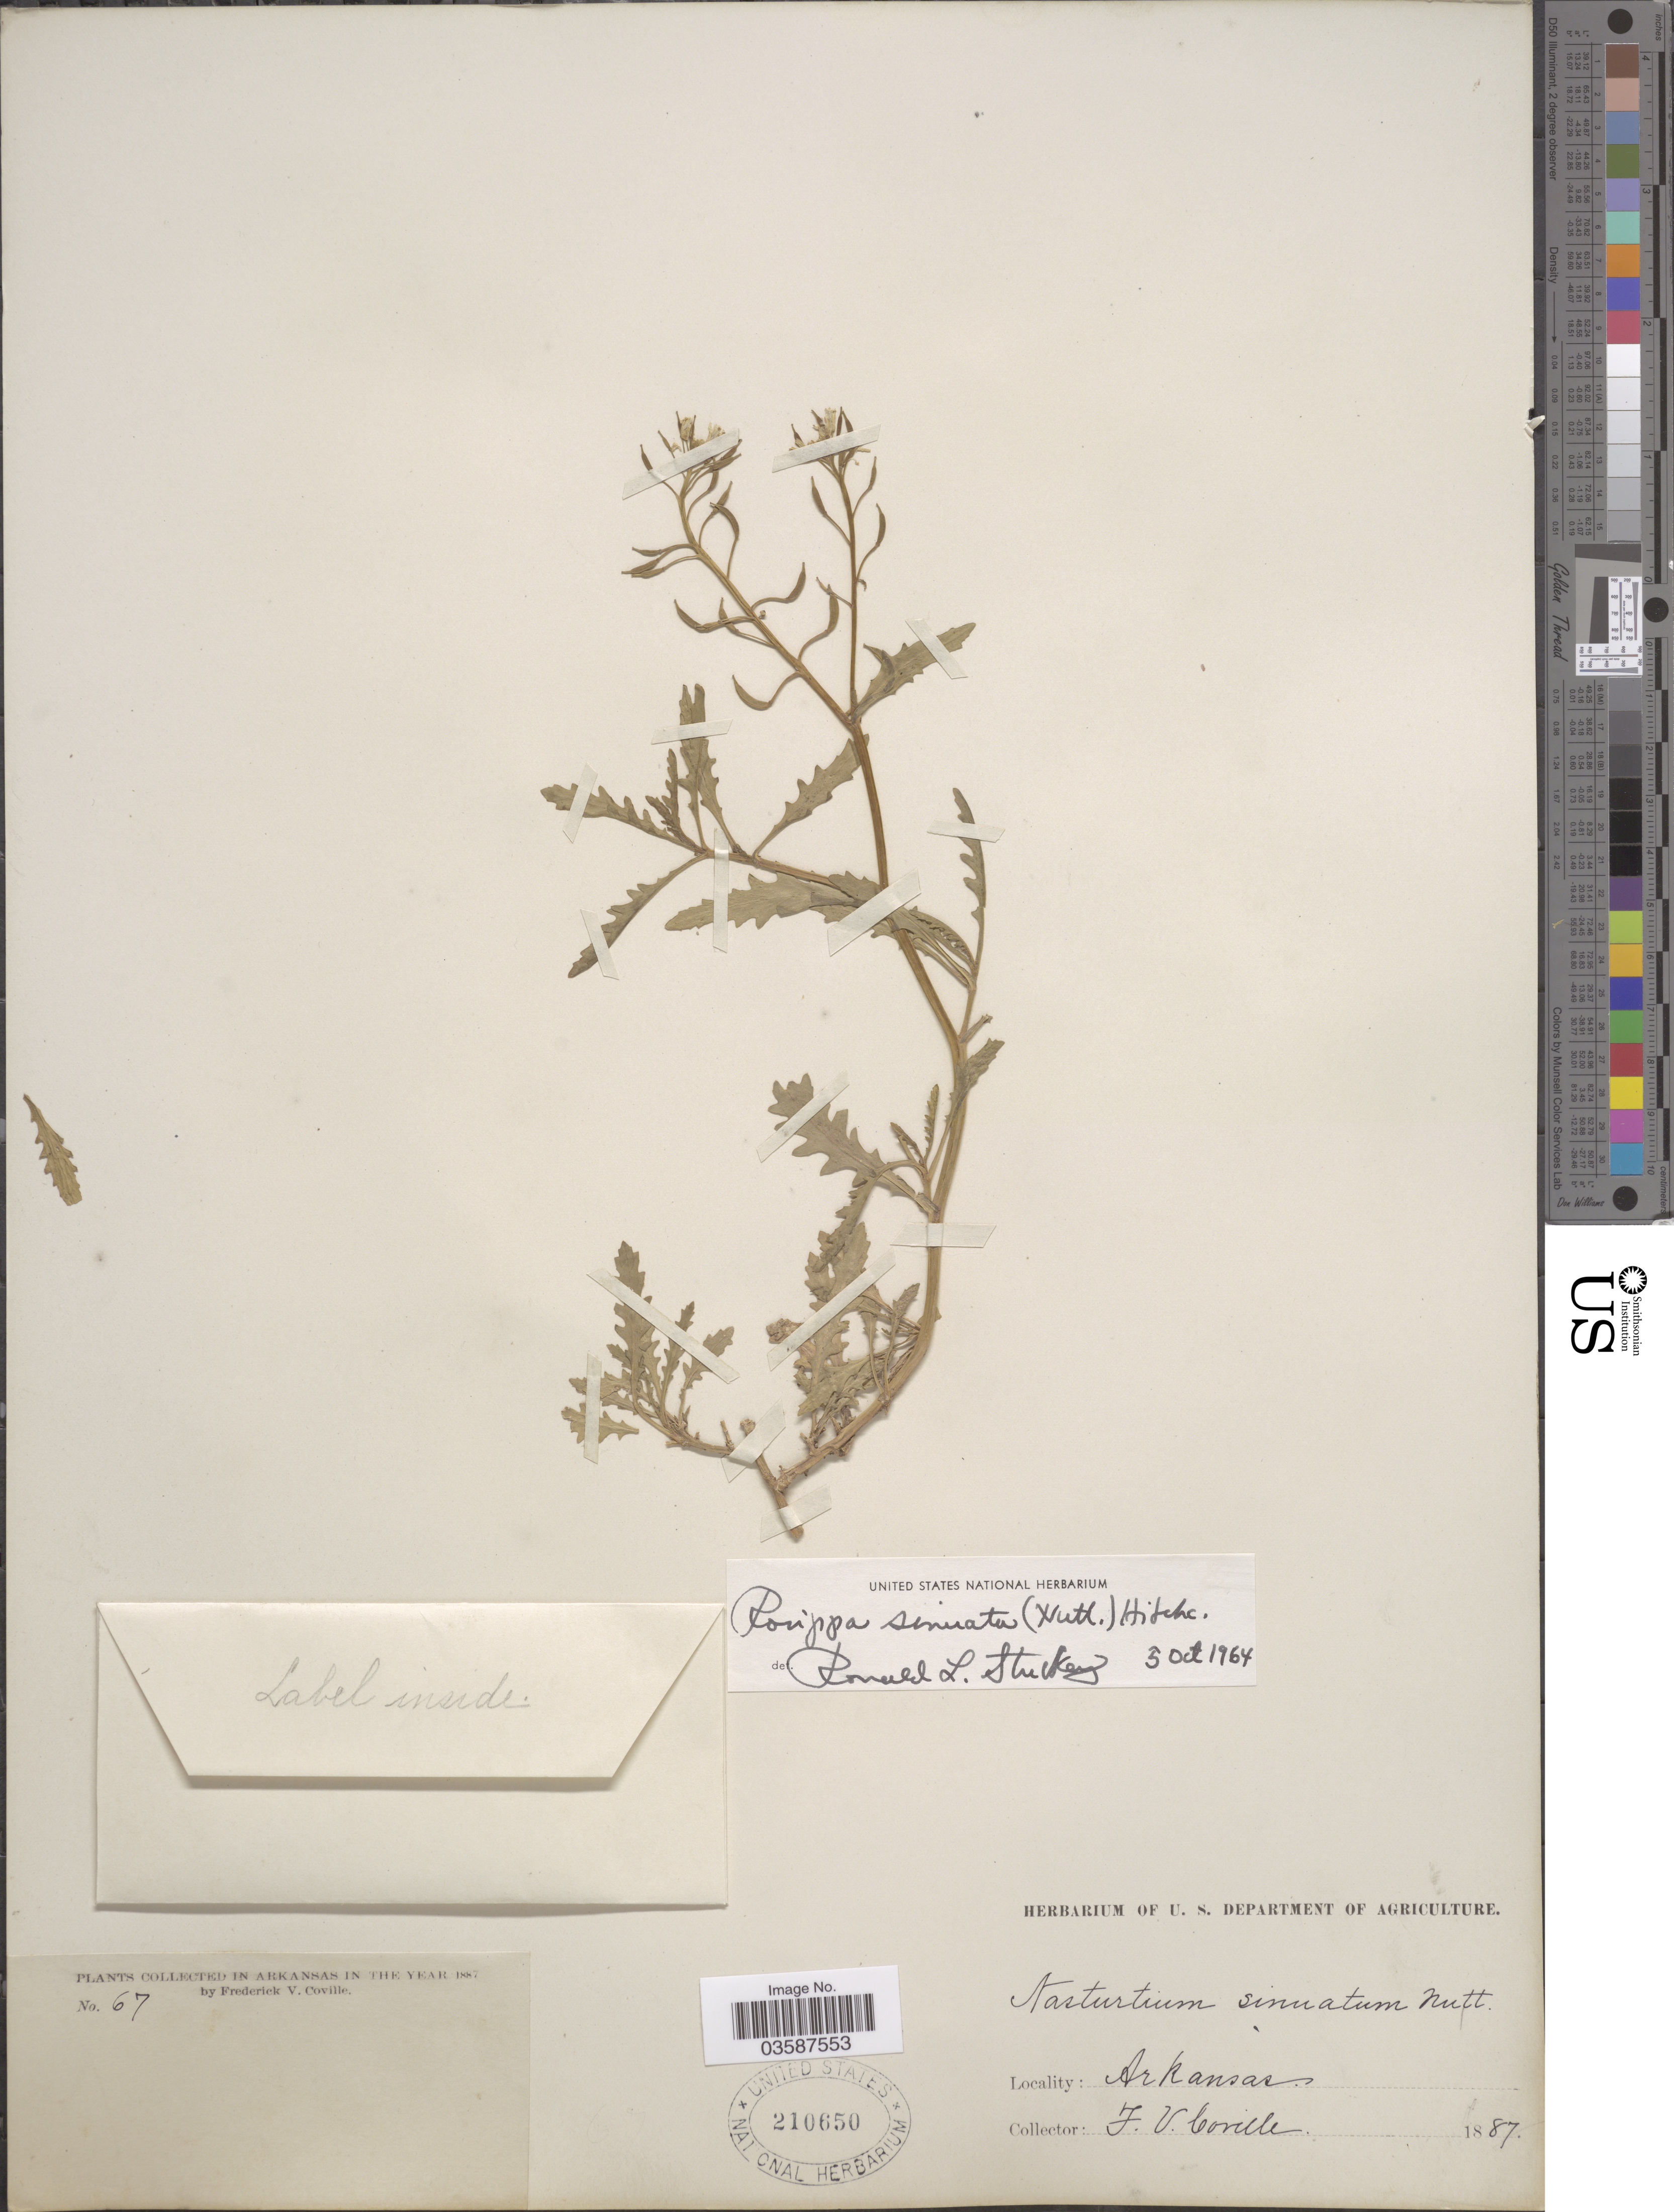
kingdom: Plantae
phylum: Tracheophyta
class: Magnoliopsida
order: Brassicales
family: Brassicaceae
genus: Rorippa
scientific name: Rorippa sinuata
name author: (Nutt.) Hitchc.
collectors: F. V. Coville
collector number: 67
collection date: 1887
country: United States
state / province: Arkansas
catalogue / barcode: US 210650